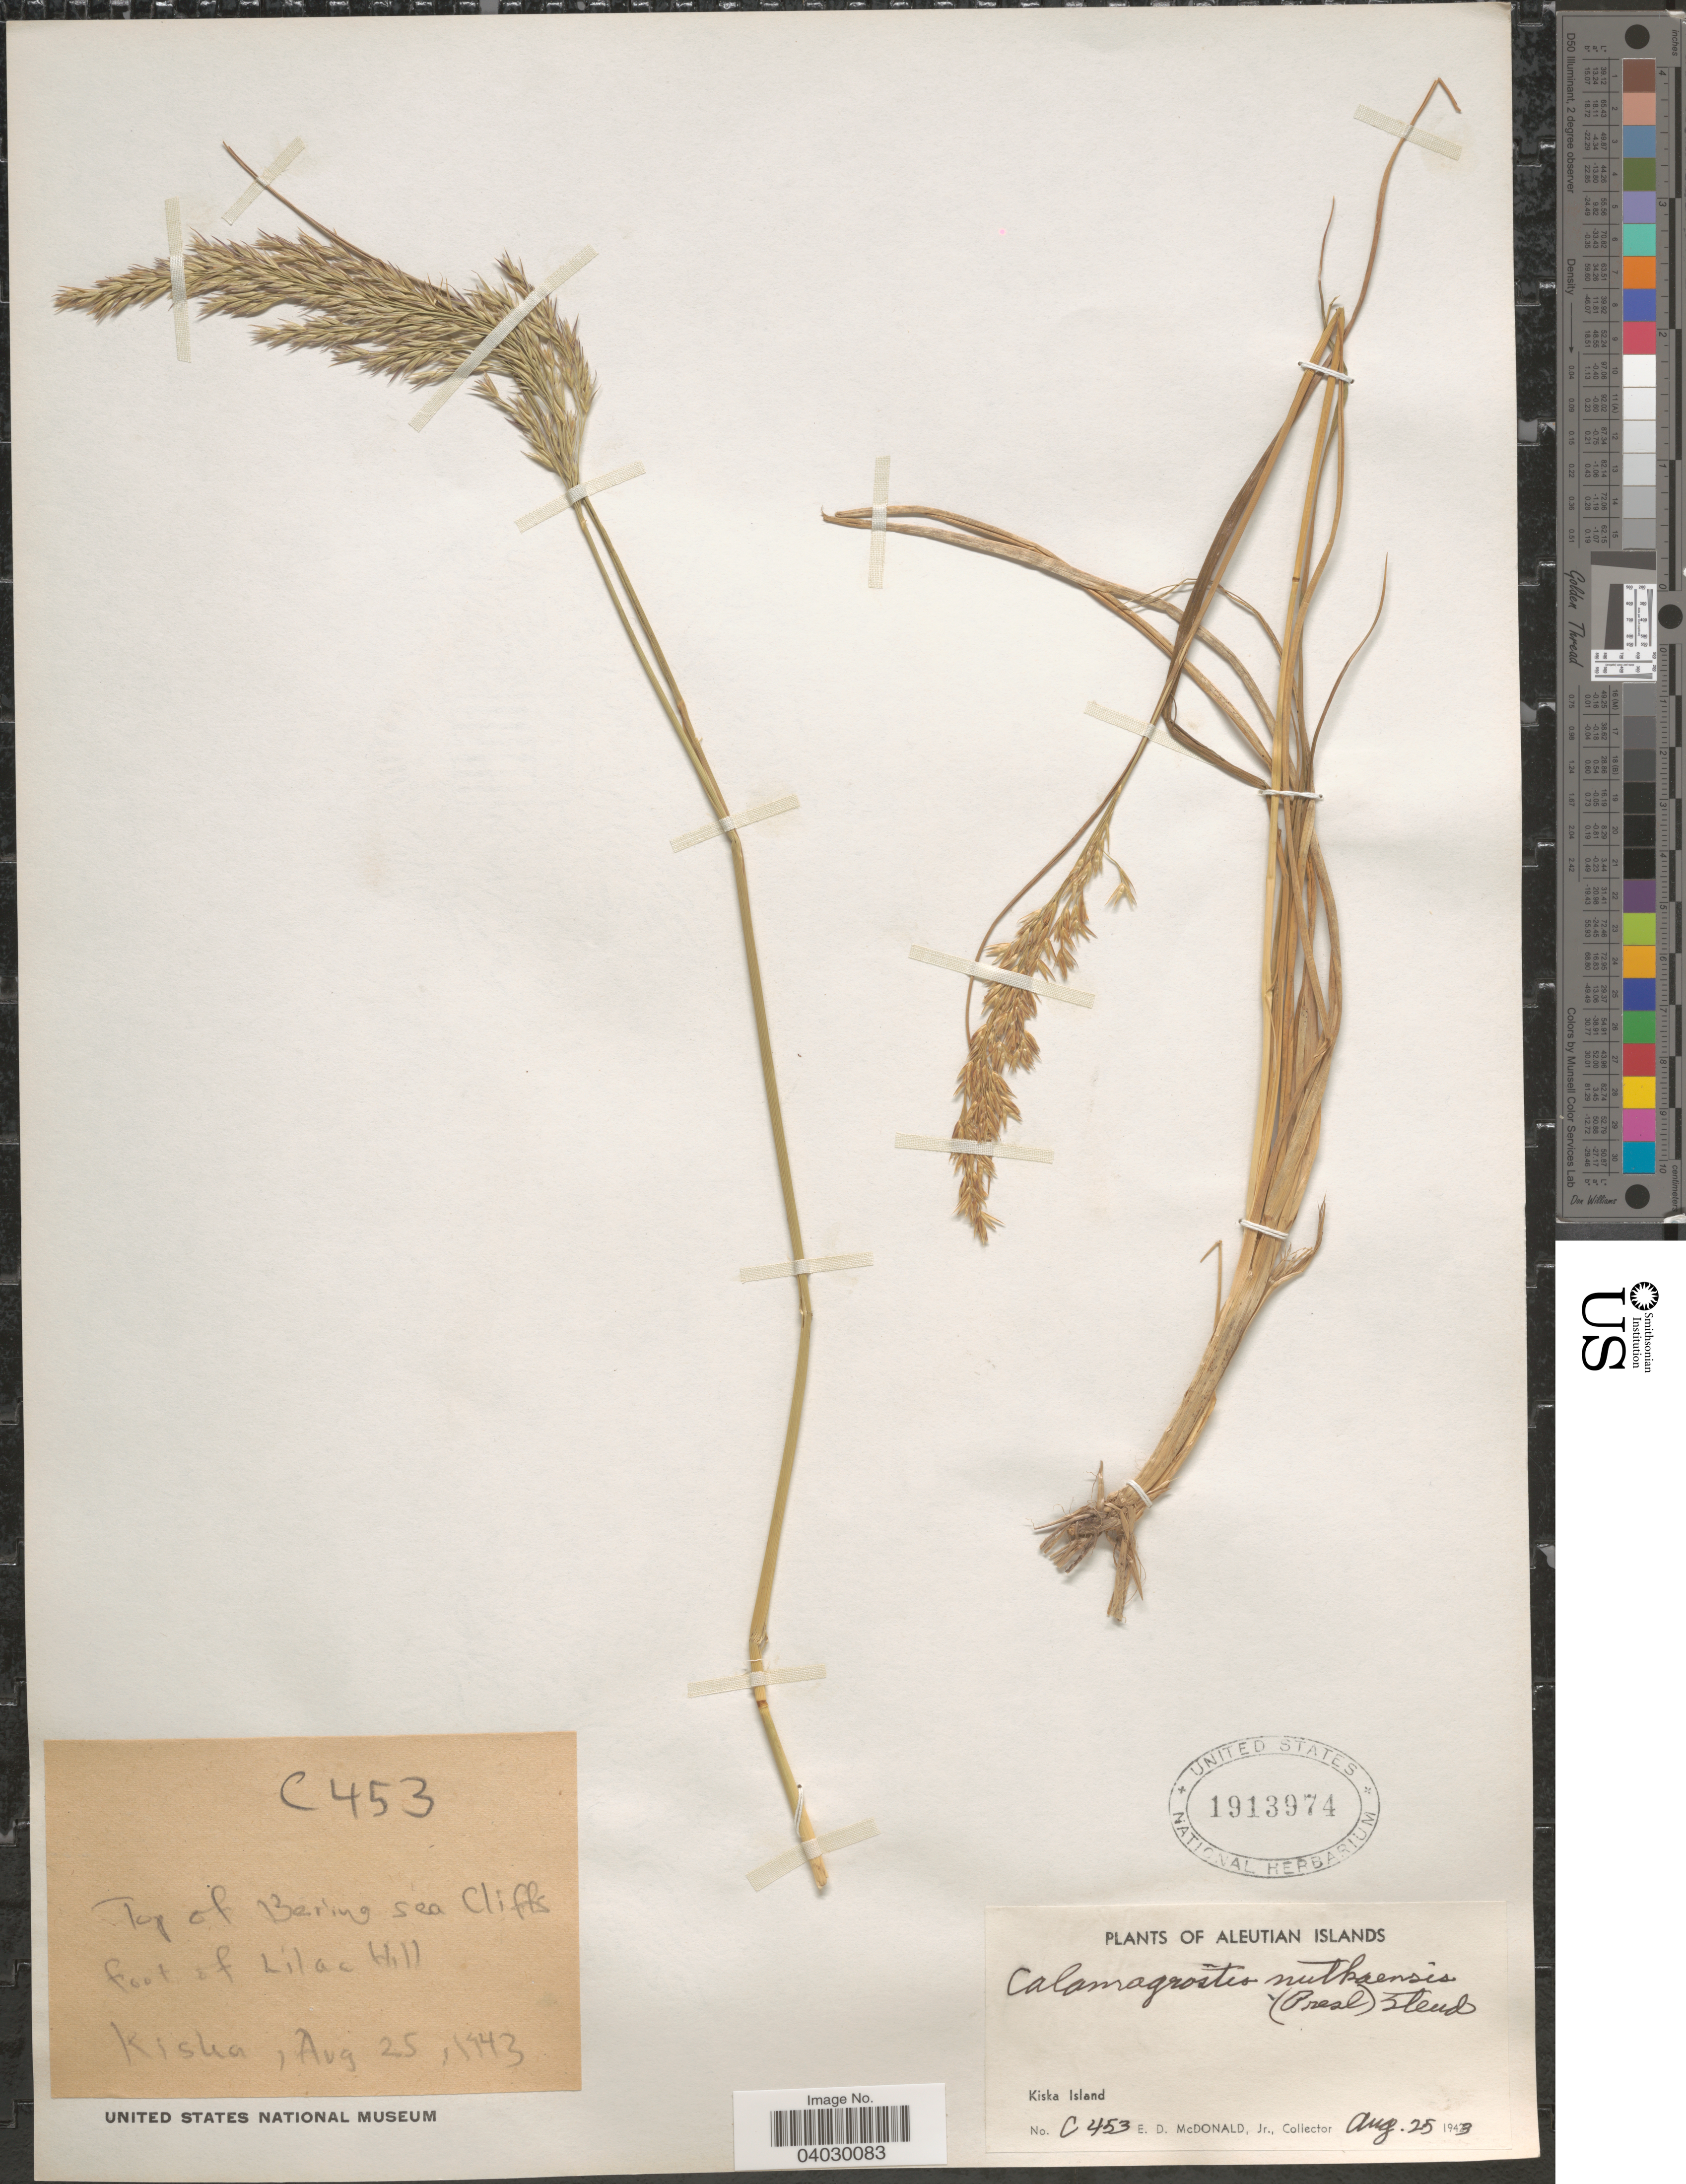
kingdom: Plantae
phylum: Tracheophyta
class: Liliopsida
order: Poales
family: Poaceae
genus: Calamagrostis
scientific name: Calamagrostis nutkaensis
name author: (J. Presl) Steud.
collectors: E. D. McDonald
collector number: C 453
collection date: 1943-08-25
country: United States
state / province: Alaska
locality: Top of Bering sea Cliffs foot of Lilac Hill. Kiska. Aleutian Islands. Kiska Island.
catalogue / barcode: US 1913974